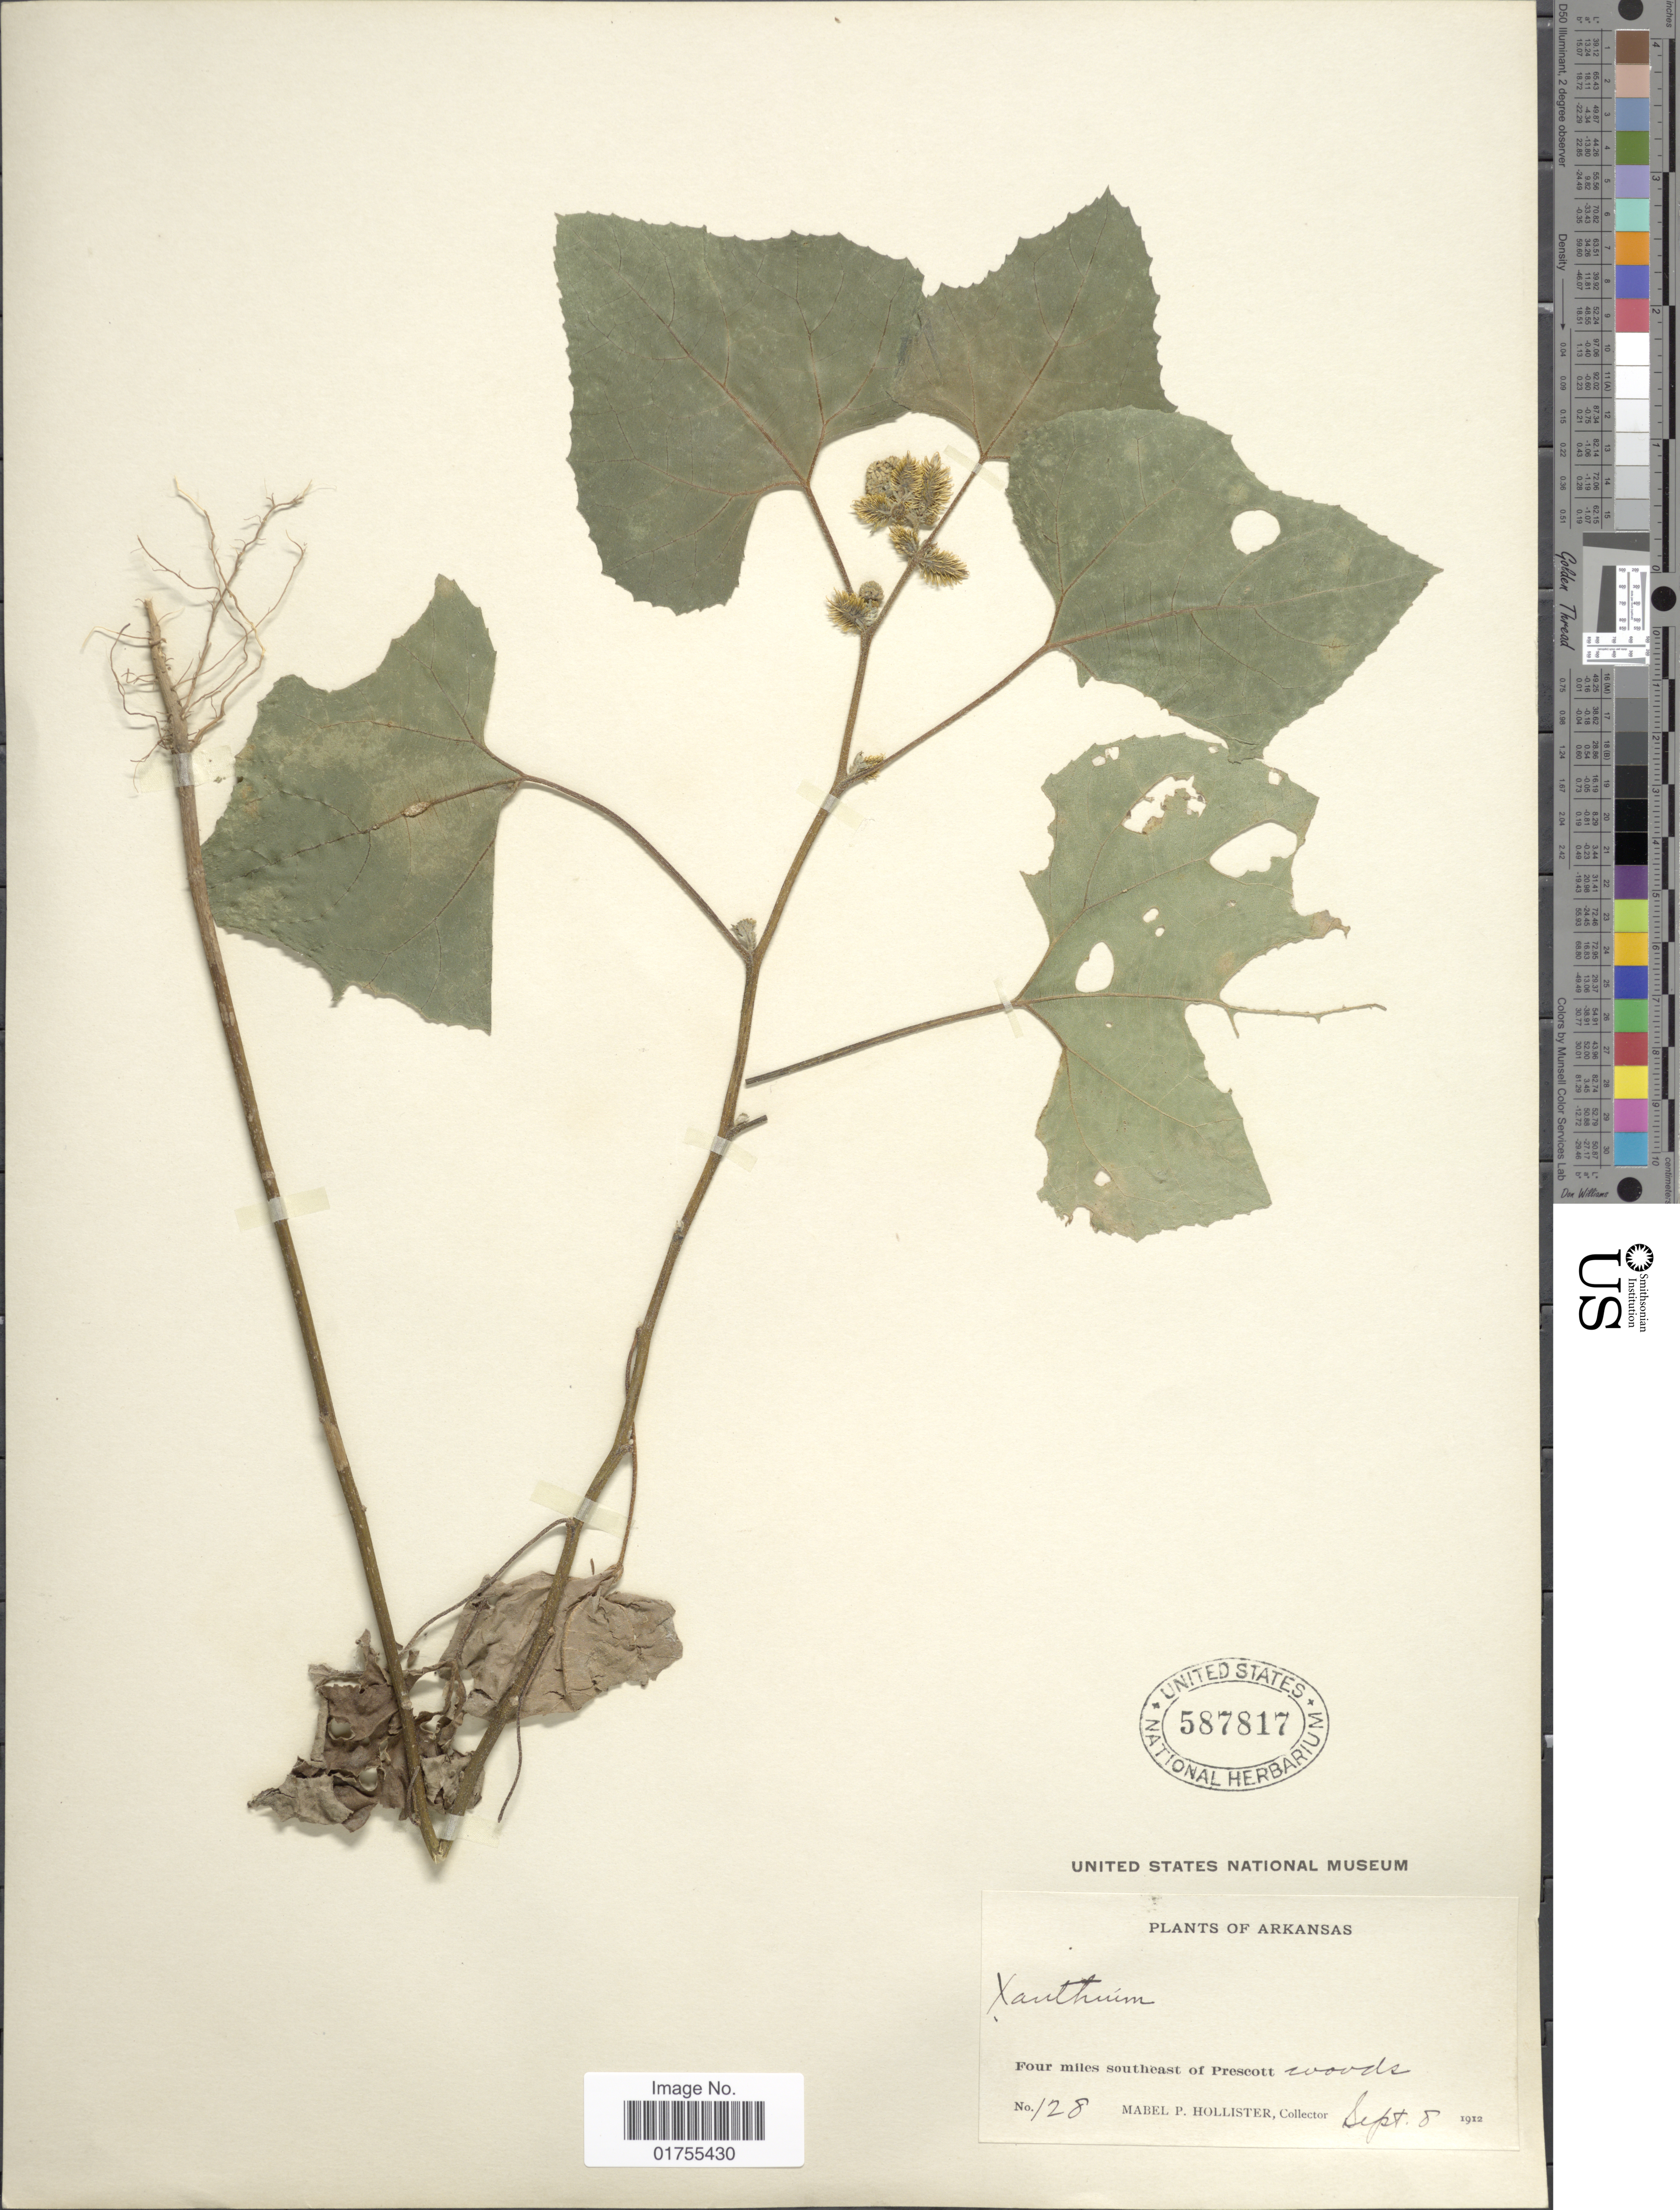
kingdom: Plantae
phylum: Tracheophyta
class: Magnoliopsida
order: Asterales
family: Asteraceae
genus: Xanthium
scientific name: Xanthium sp.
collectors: M. Hollister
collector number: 128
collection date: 1912-09-08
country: United States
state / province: Arkansas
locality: Four miles southeast of Prescott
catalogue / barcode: US 587817